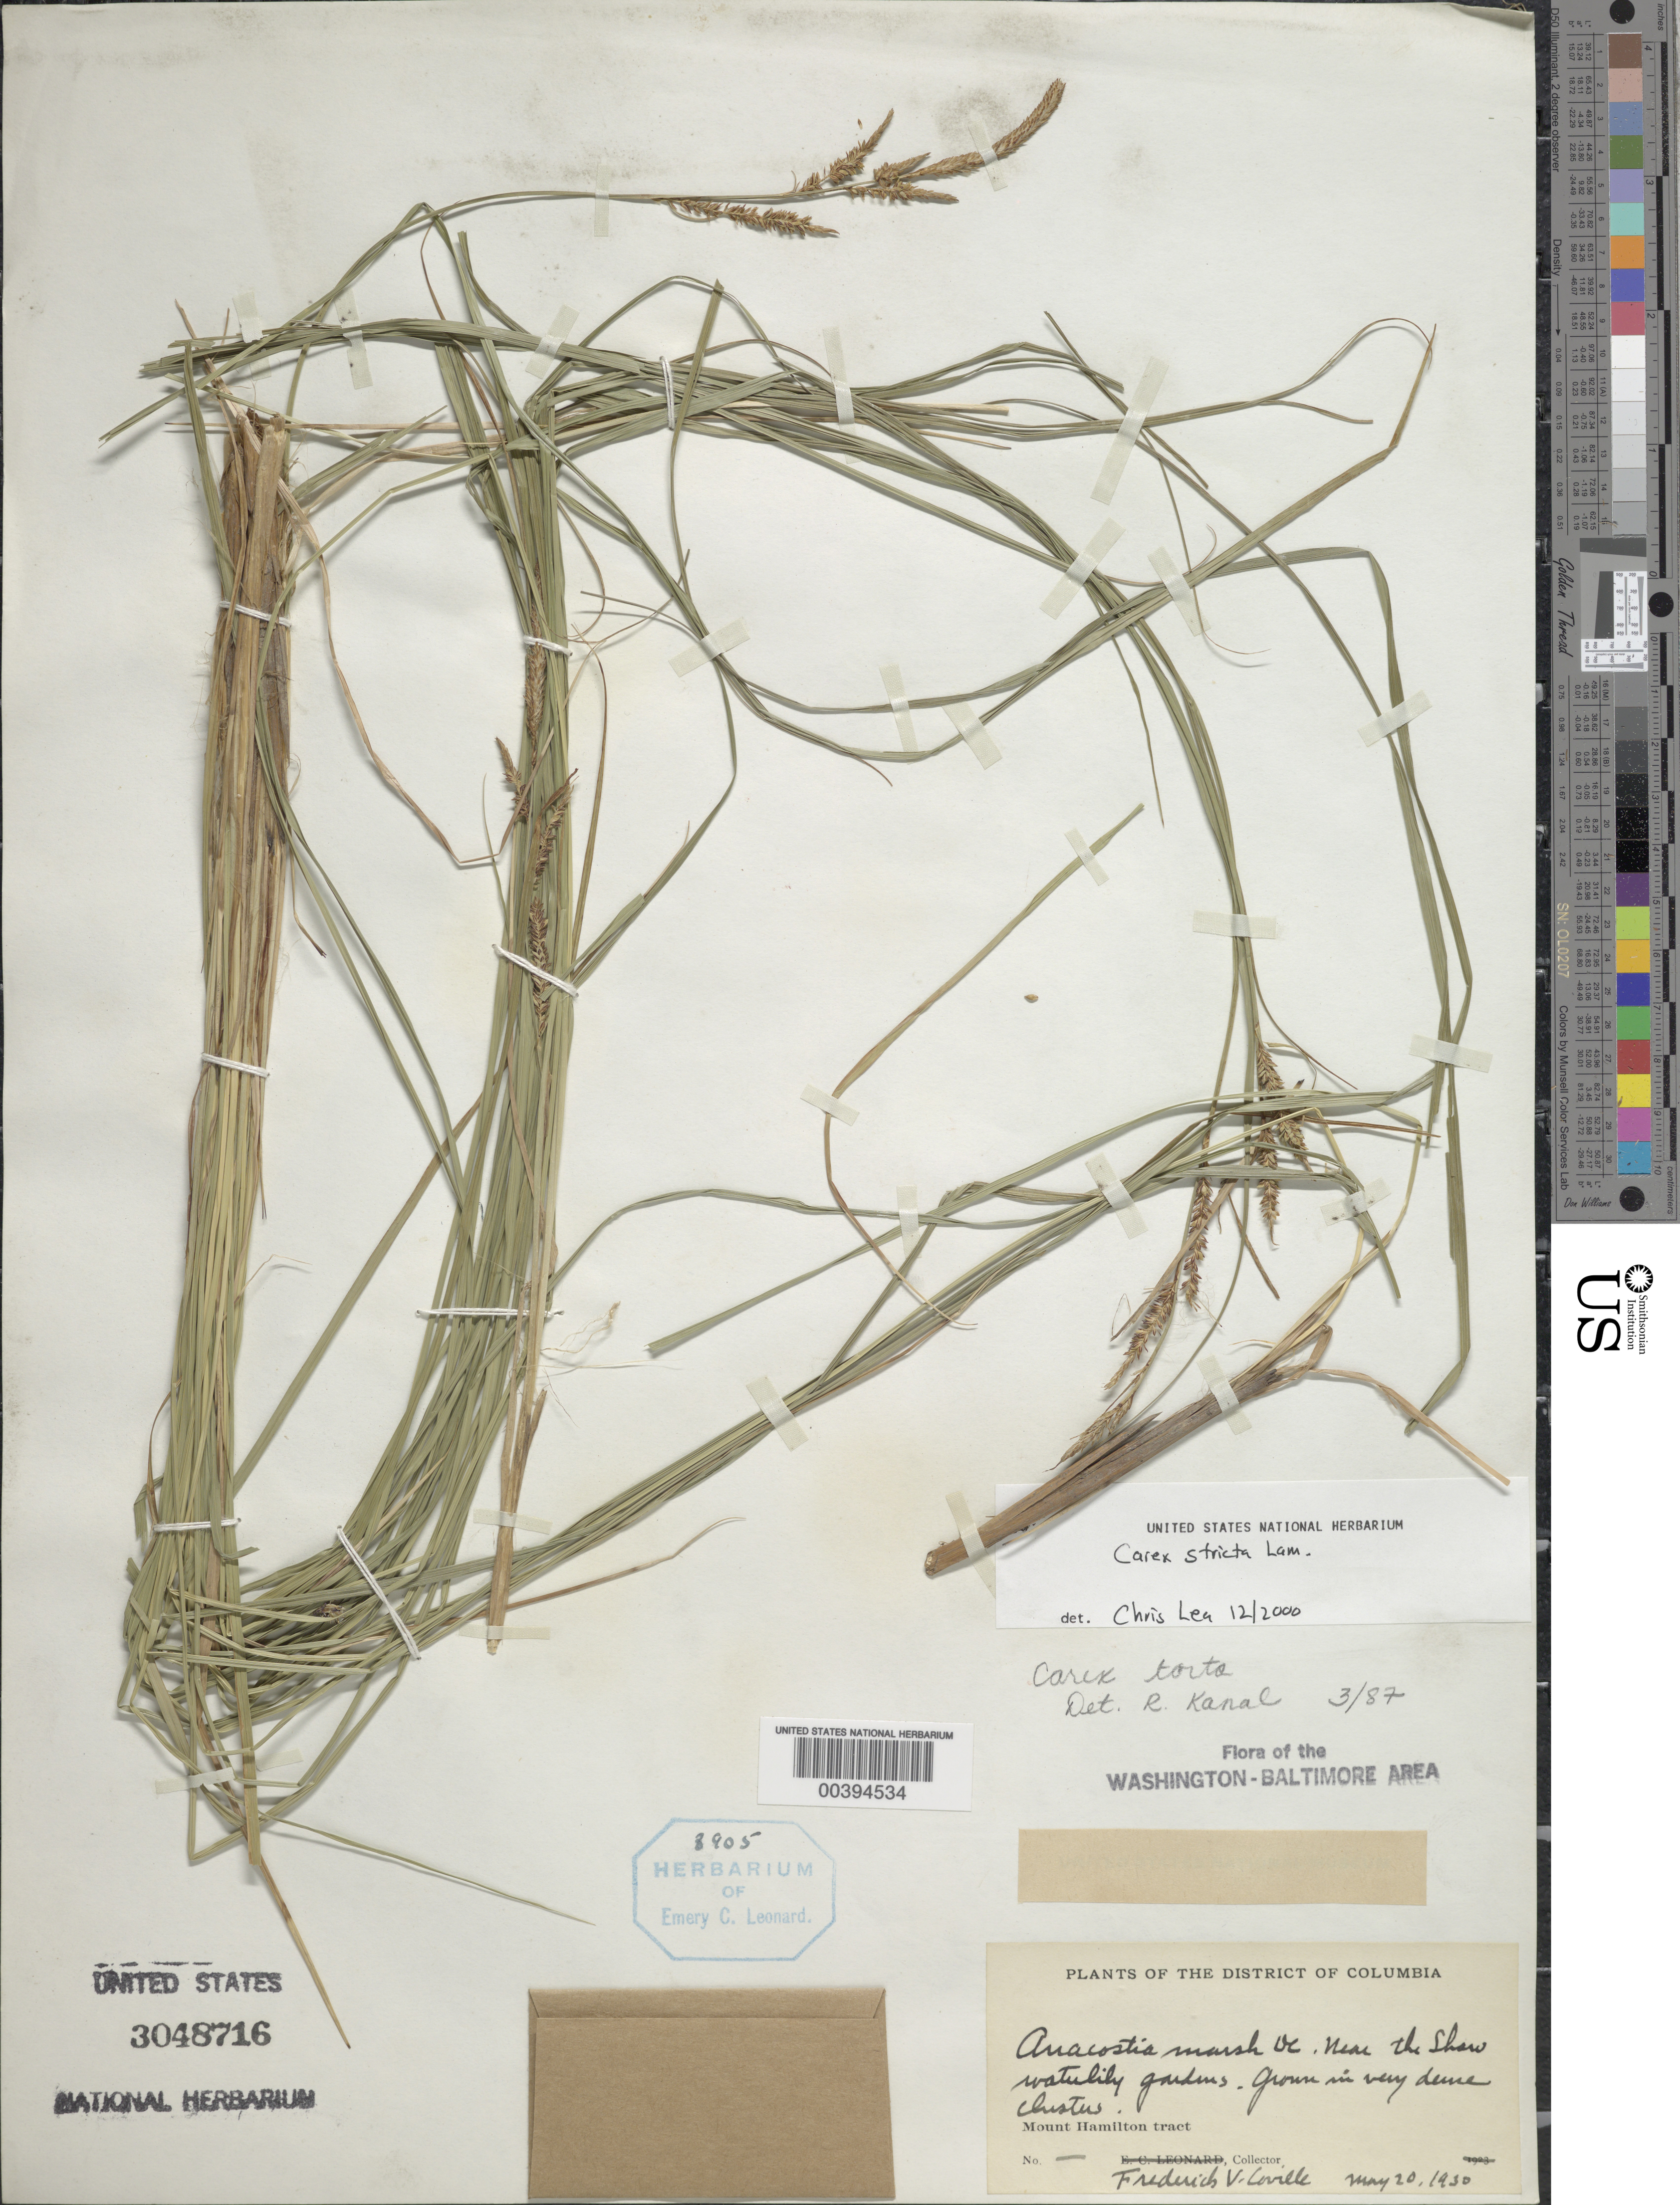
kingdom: Plantae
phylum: Tracheophyta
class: Liliopsida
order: Poales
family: Cyperaceae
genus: Carex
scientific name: Carex stricta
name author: Lam.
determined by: Kanal, R.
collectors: F. V. Coville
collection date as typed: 20 May 1930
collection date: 1930-05-20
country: United States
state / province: District of Columbia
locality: Mount Hamilton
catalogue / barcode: US 3048716